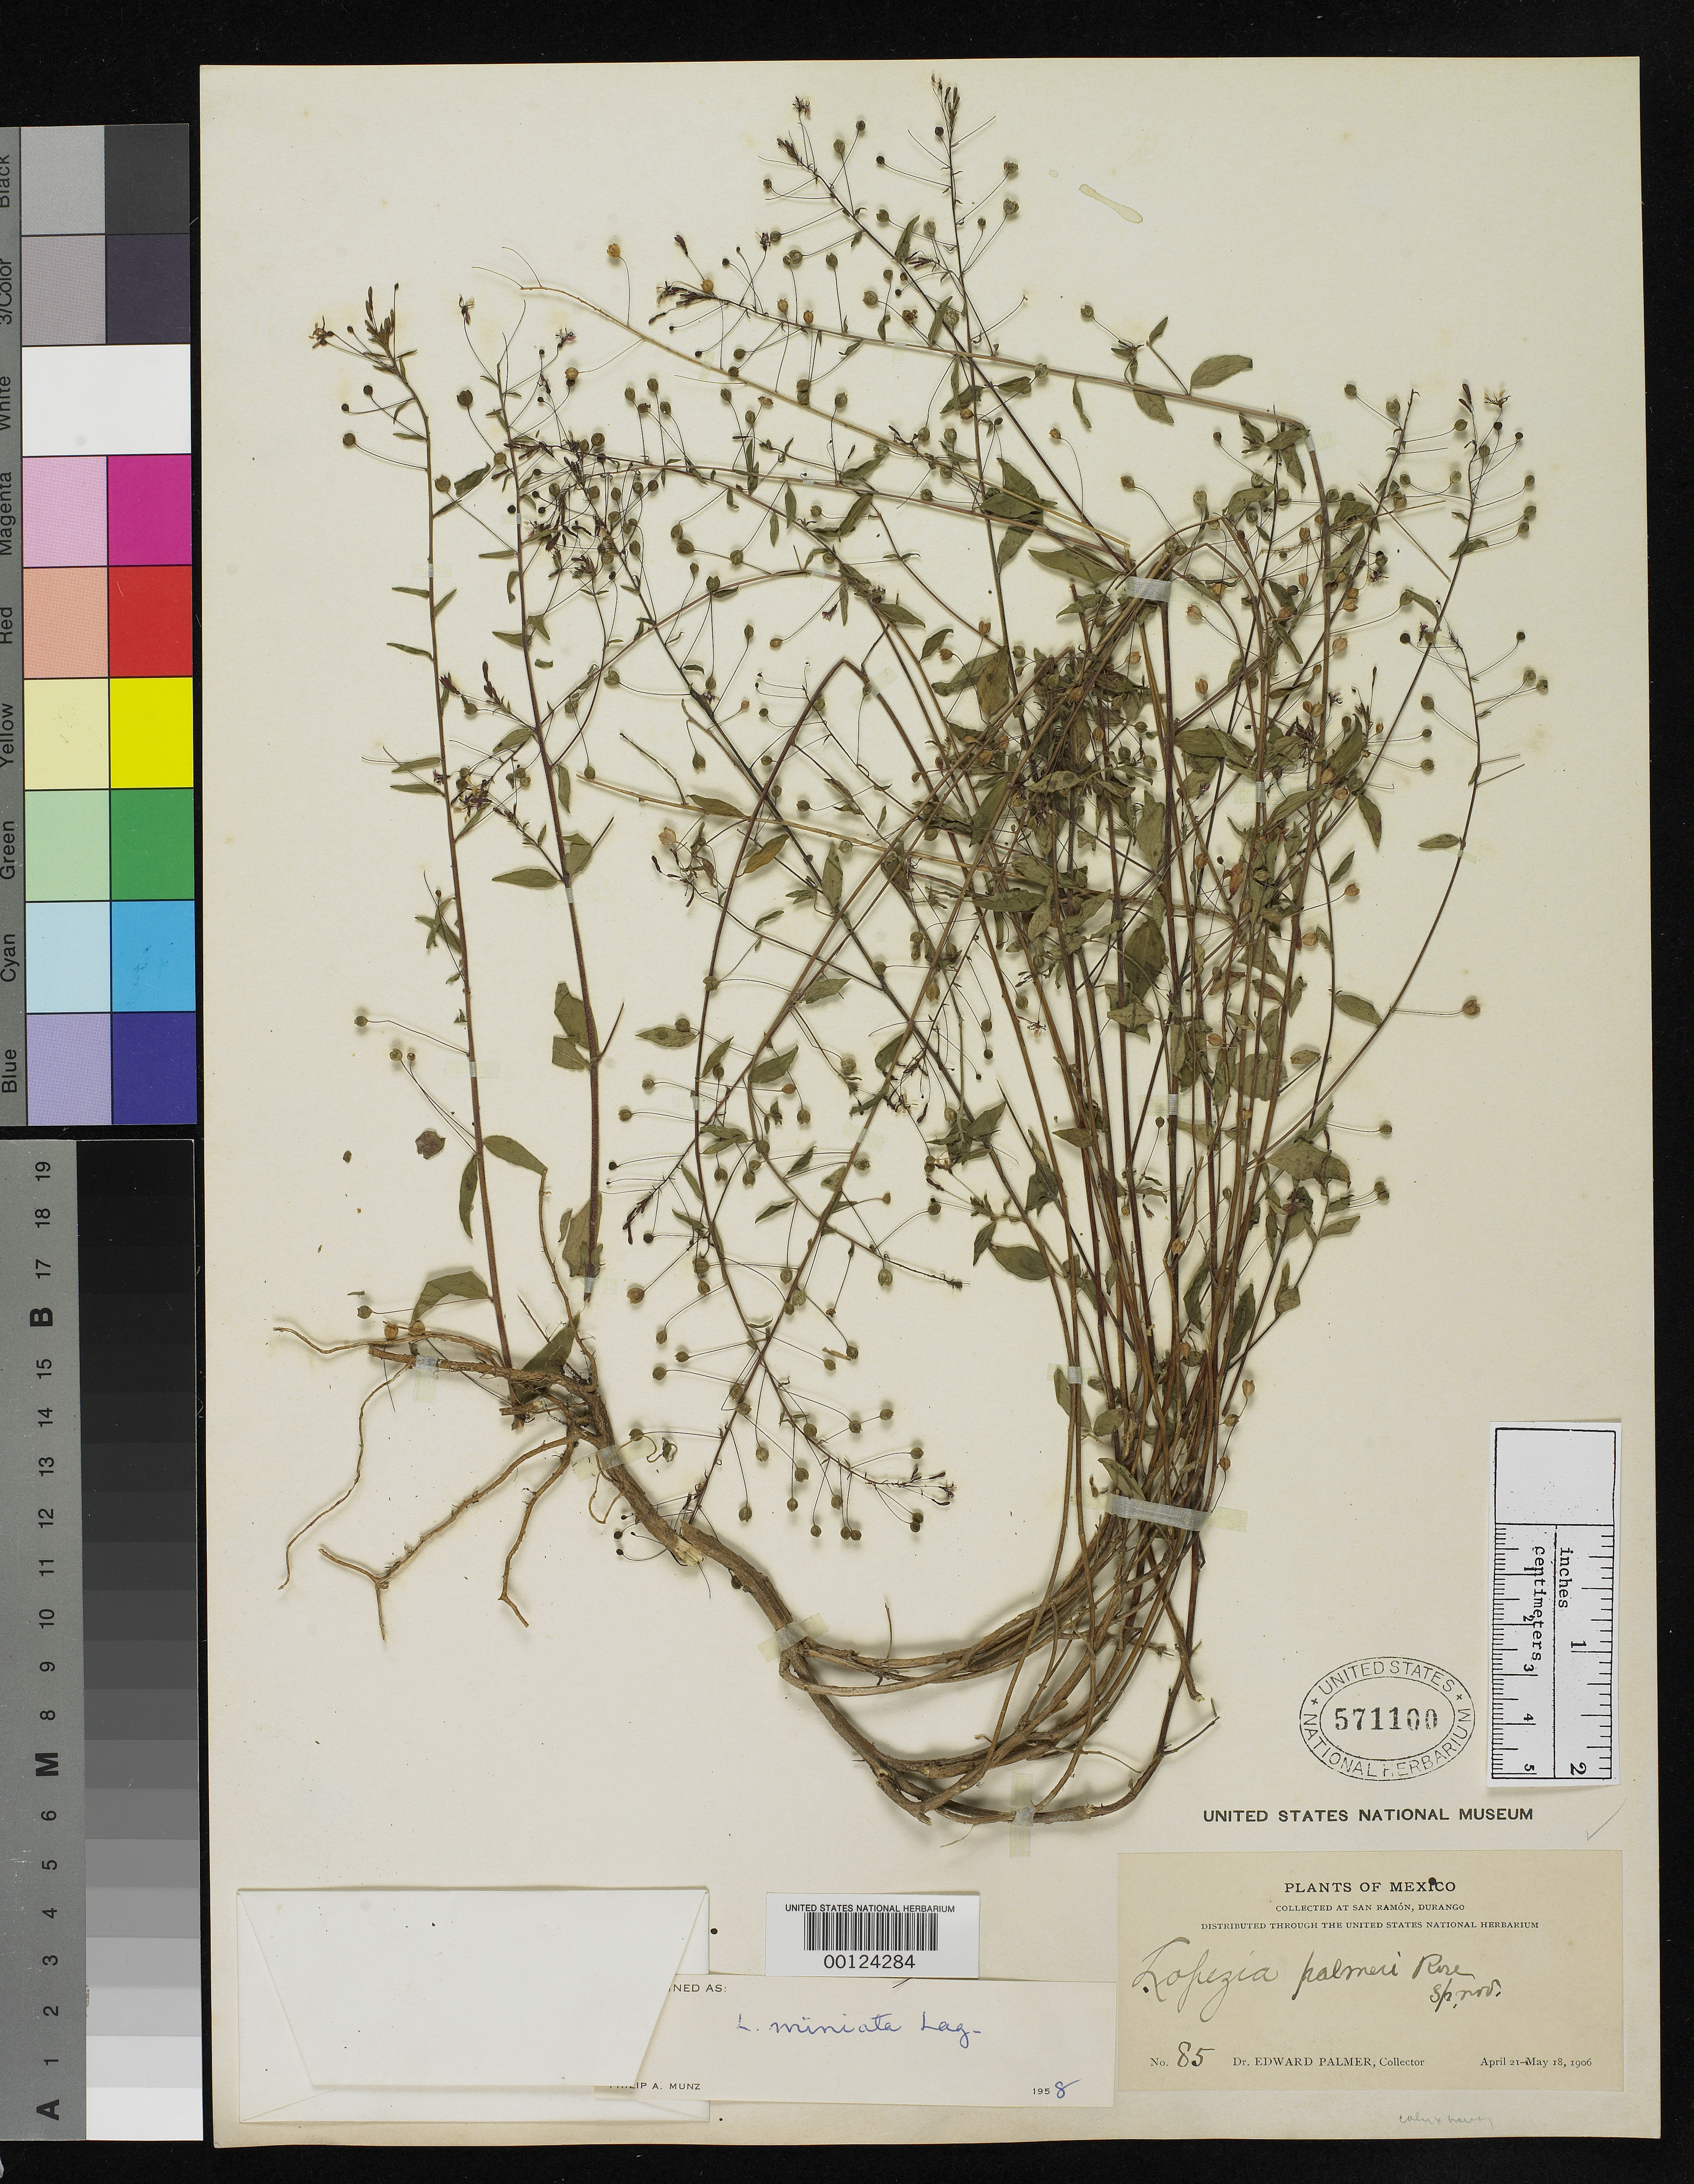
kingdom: Plantae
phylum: Tracheophyta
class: Magnoliopsida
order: Myrtales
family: Onagraceae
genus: Lopezia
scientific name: Lopezia palmeri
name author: Rose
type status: Holotype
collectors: E. Palmer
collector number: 85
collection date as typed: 21 Apr 1906 to 18 May 1906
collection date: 1906-04-21/1906-05-18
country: Mexico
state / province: Durango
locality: San Ramon.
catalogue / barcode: US 571100